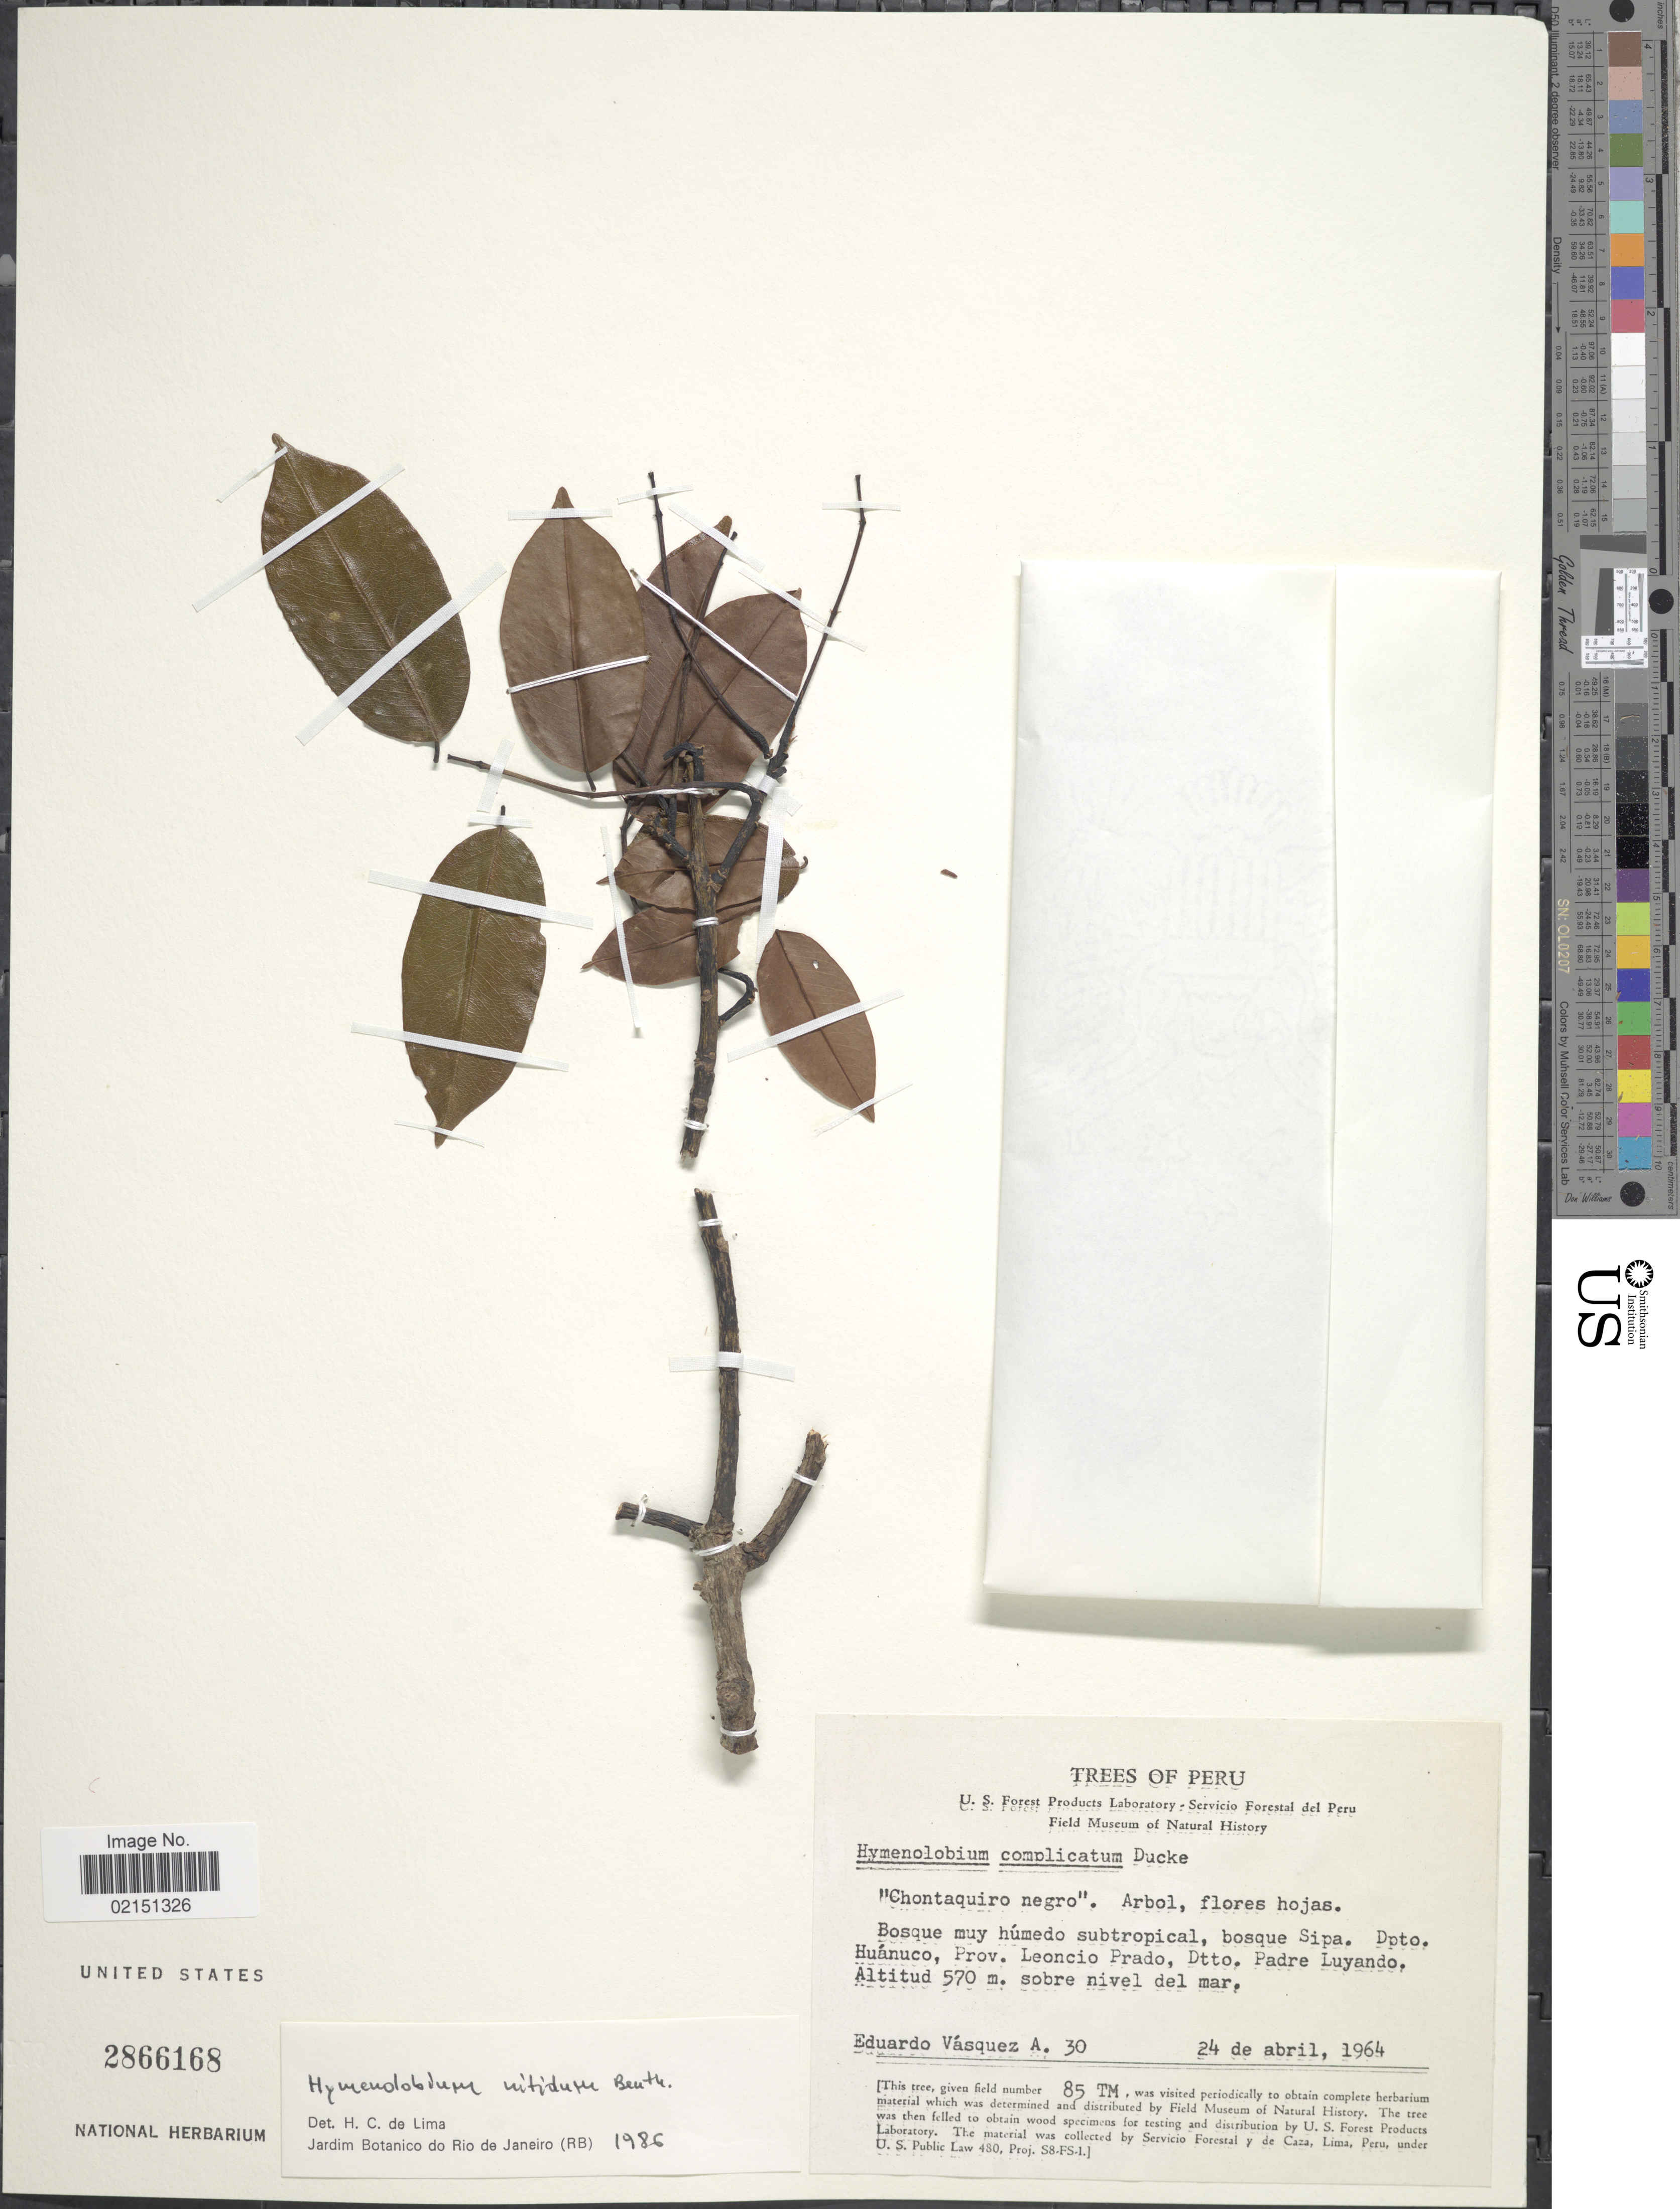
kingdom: Plantae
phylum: Tracheophyta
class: Magnoliopsida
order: Fabales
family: Fabaceae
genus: Hymenolobium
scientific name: Hymenolobium nitidum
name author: Benth.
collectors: E. Vasquez A.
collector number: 30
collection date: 1964-04-24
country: Peru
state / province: Huánuco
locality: Dpto. Huanuco, Prov. Leoncio Prado, Dtto. Padre Luyando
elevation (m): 570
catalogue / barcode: US 2866168